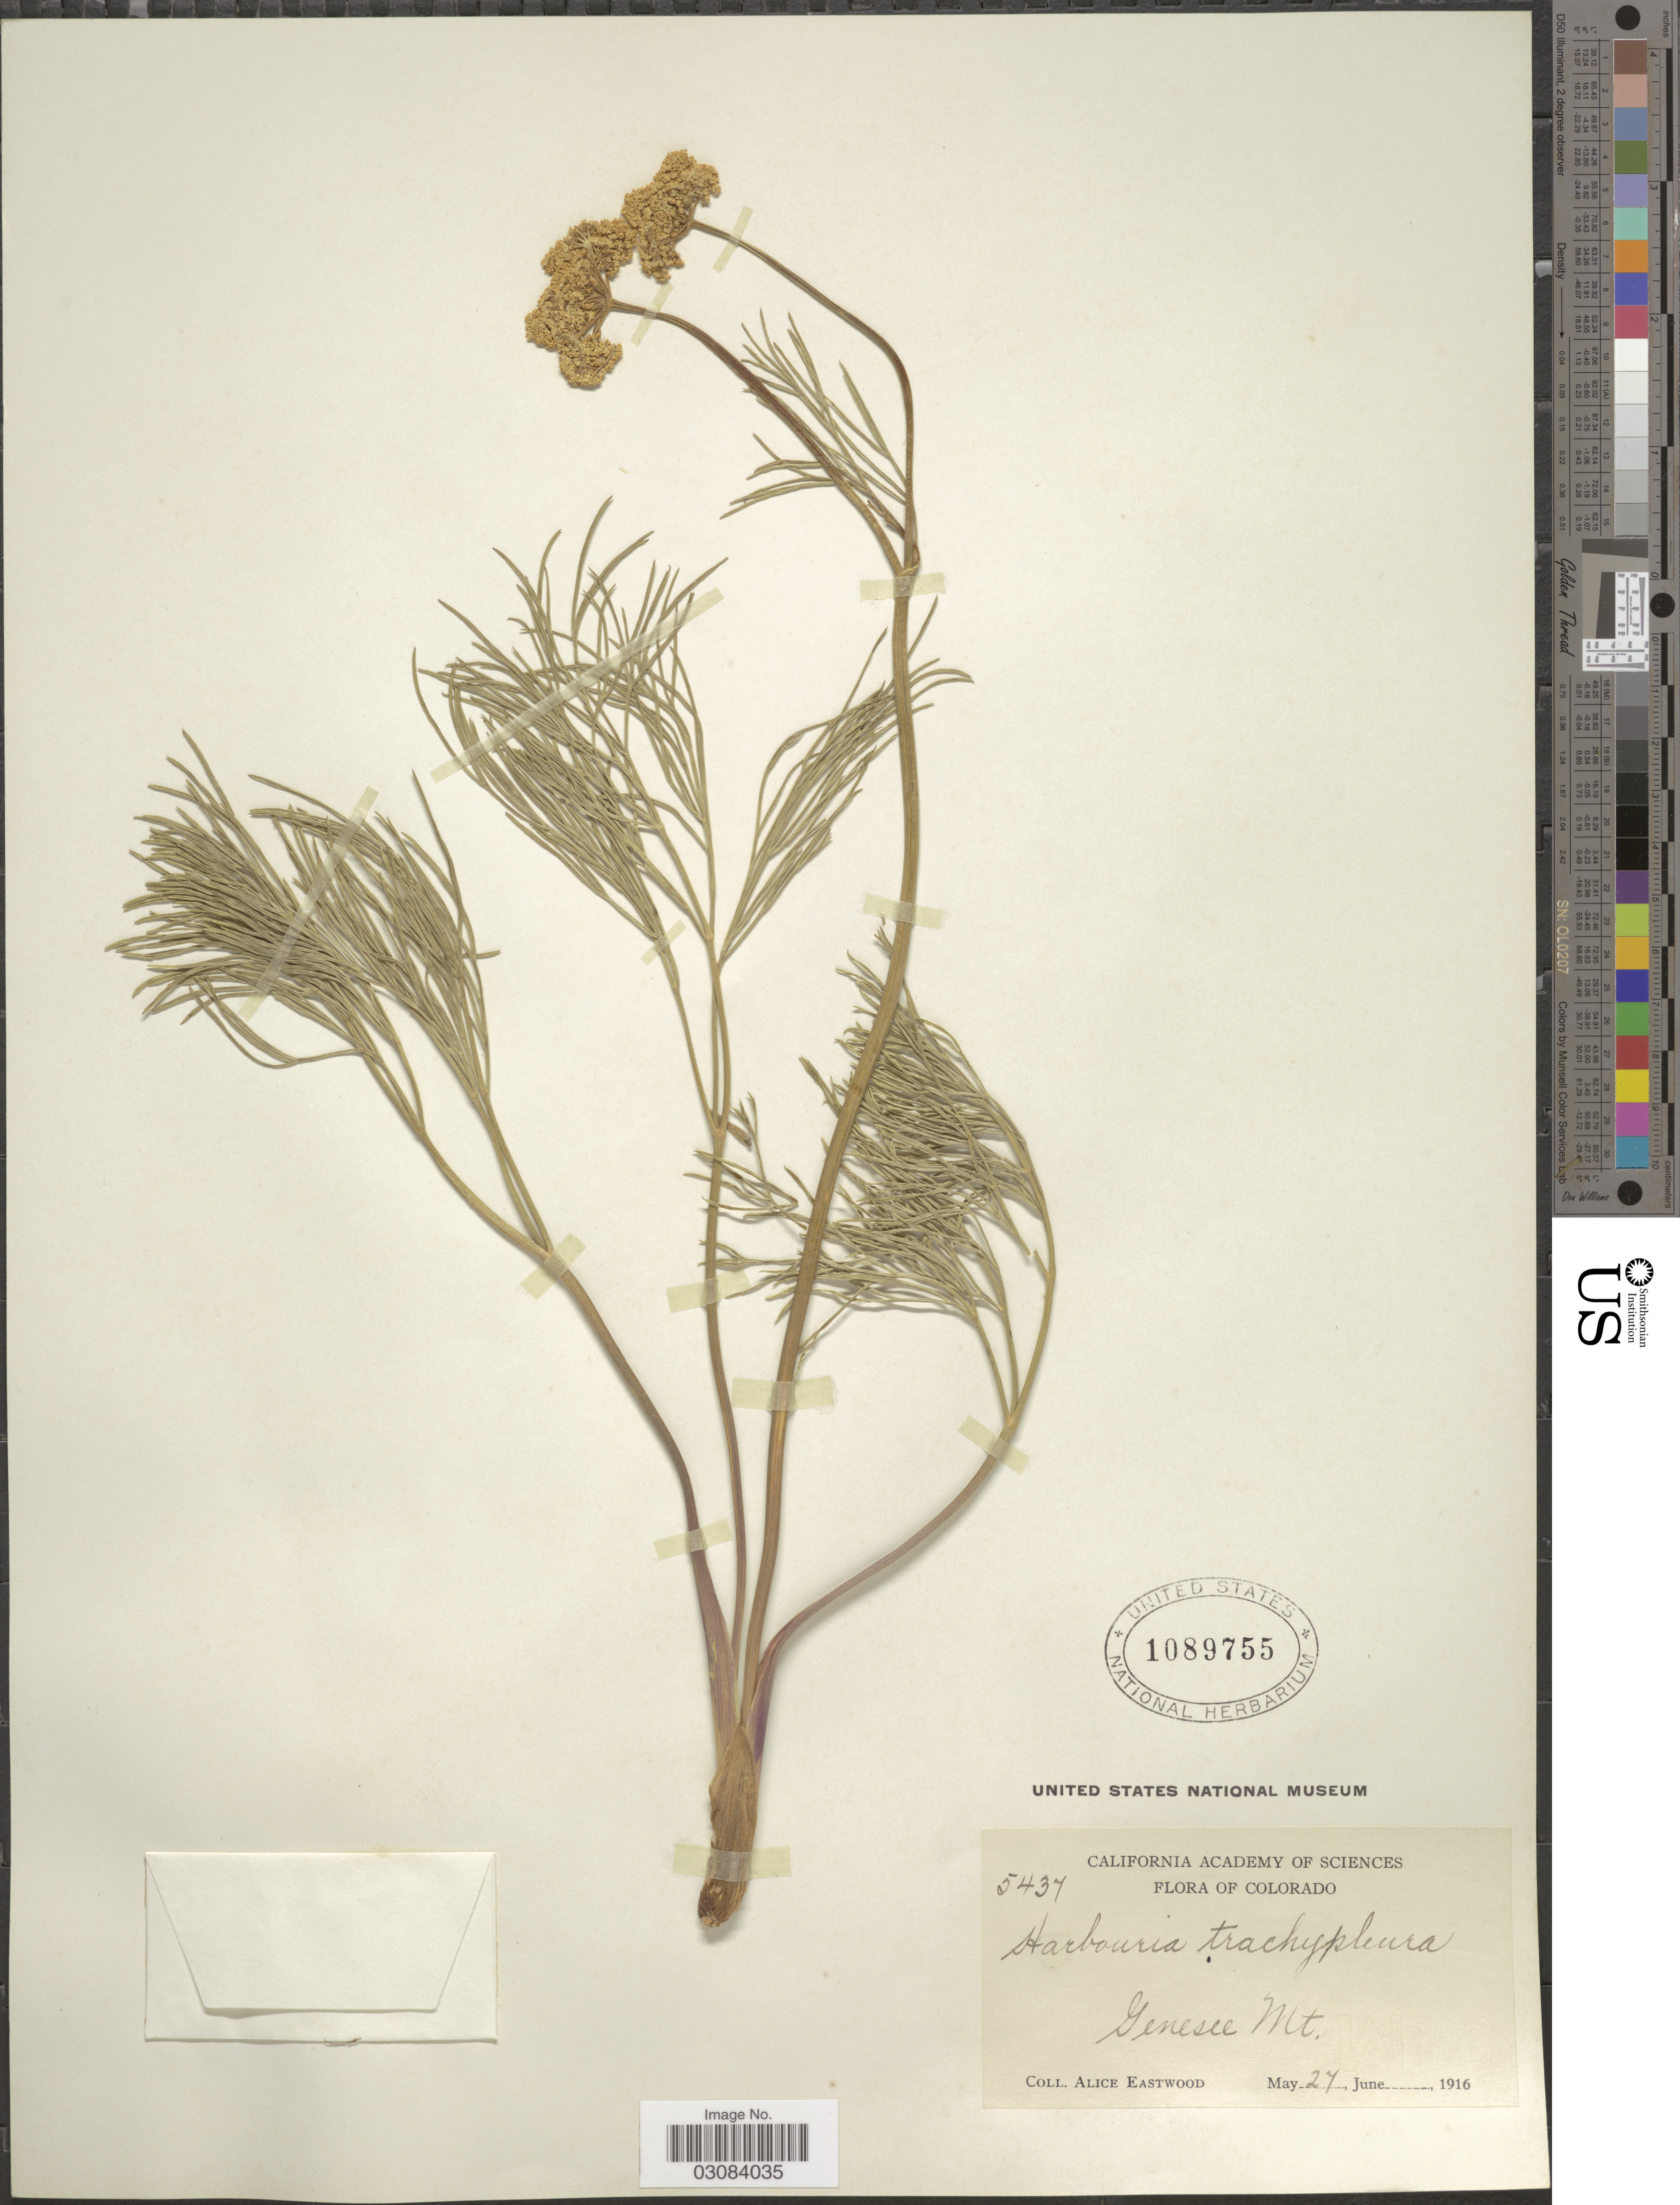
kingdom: Plantae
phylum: Tracheophyta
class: Magnoliopsida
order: Apiales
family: Apiaceae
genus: Harbouria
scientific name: Harbouria trachypleura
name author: (A. Gray) J.M. Coult. & Rose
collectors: A. Eastwood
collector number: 5437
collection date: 1916-05-27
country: United States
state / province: Colorado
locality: Genesee Mt.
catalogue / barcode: US 1089755